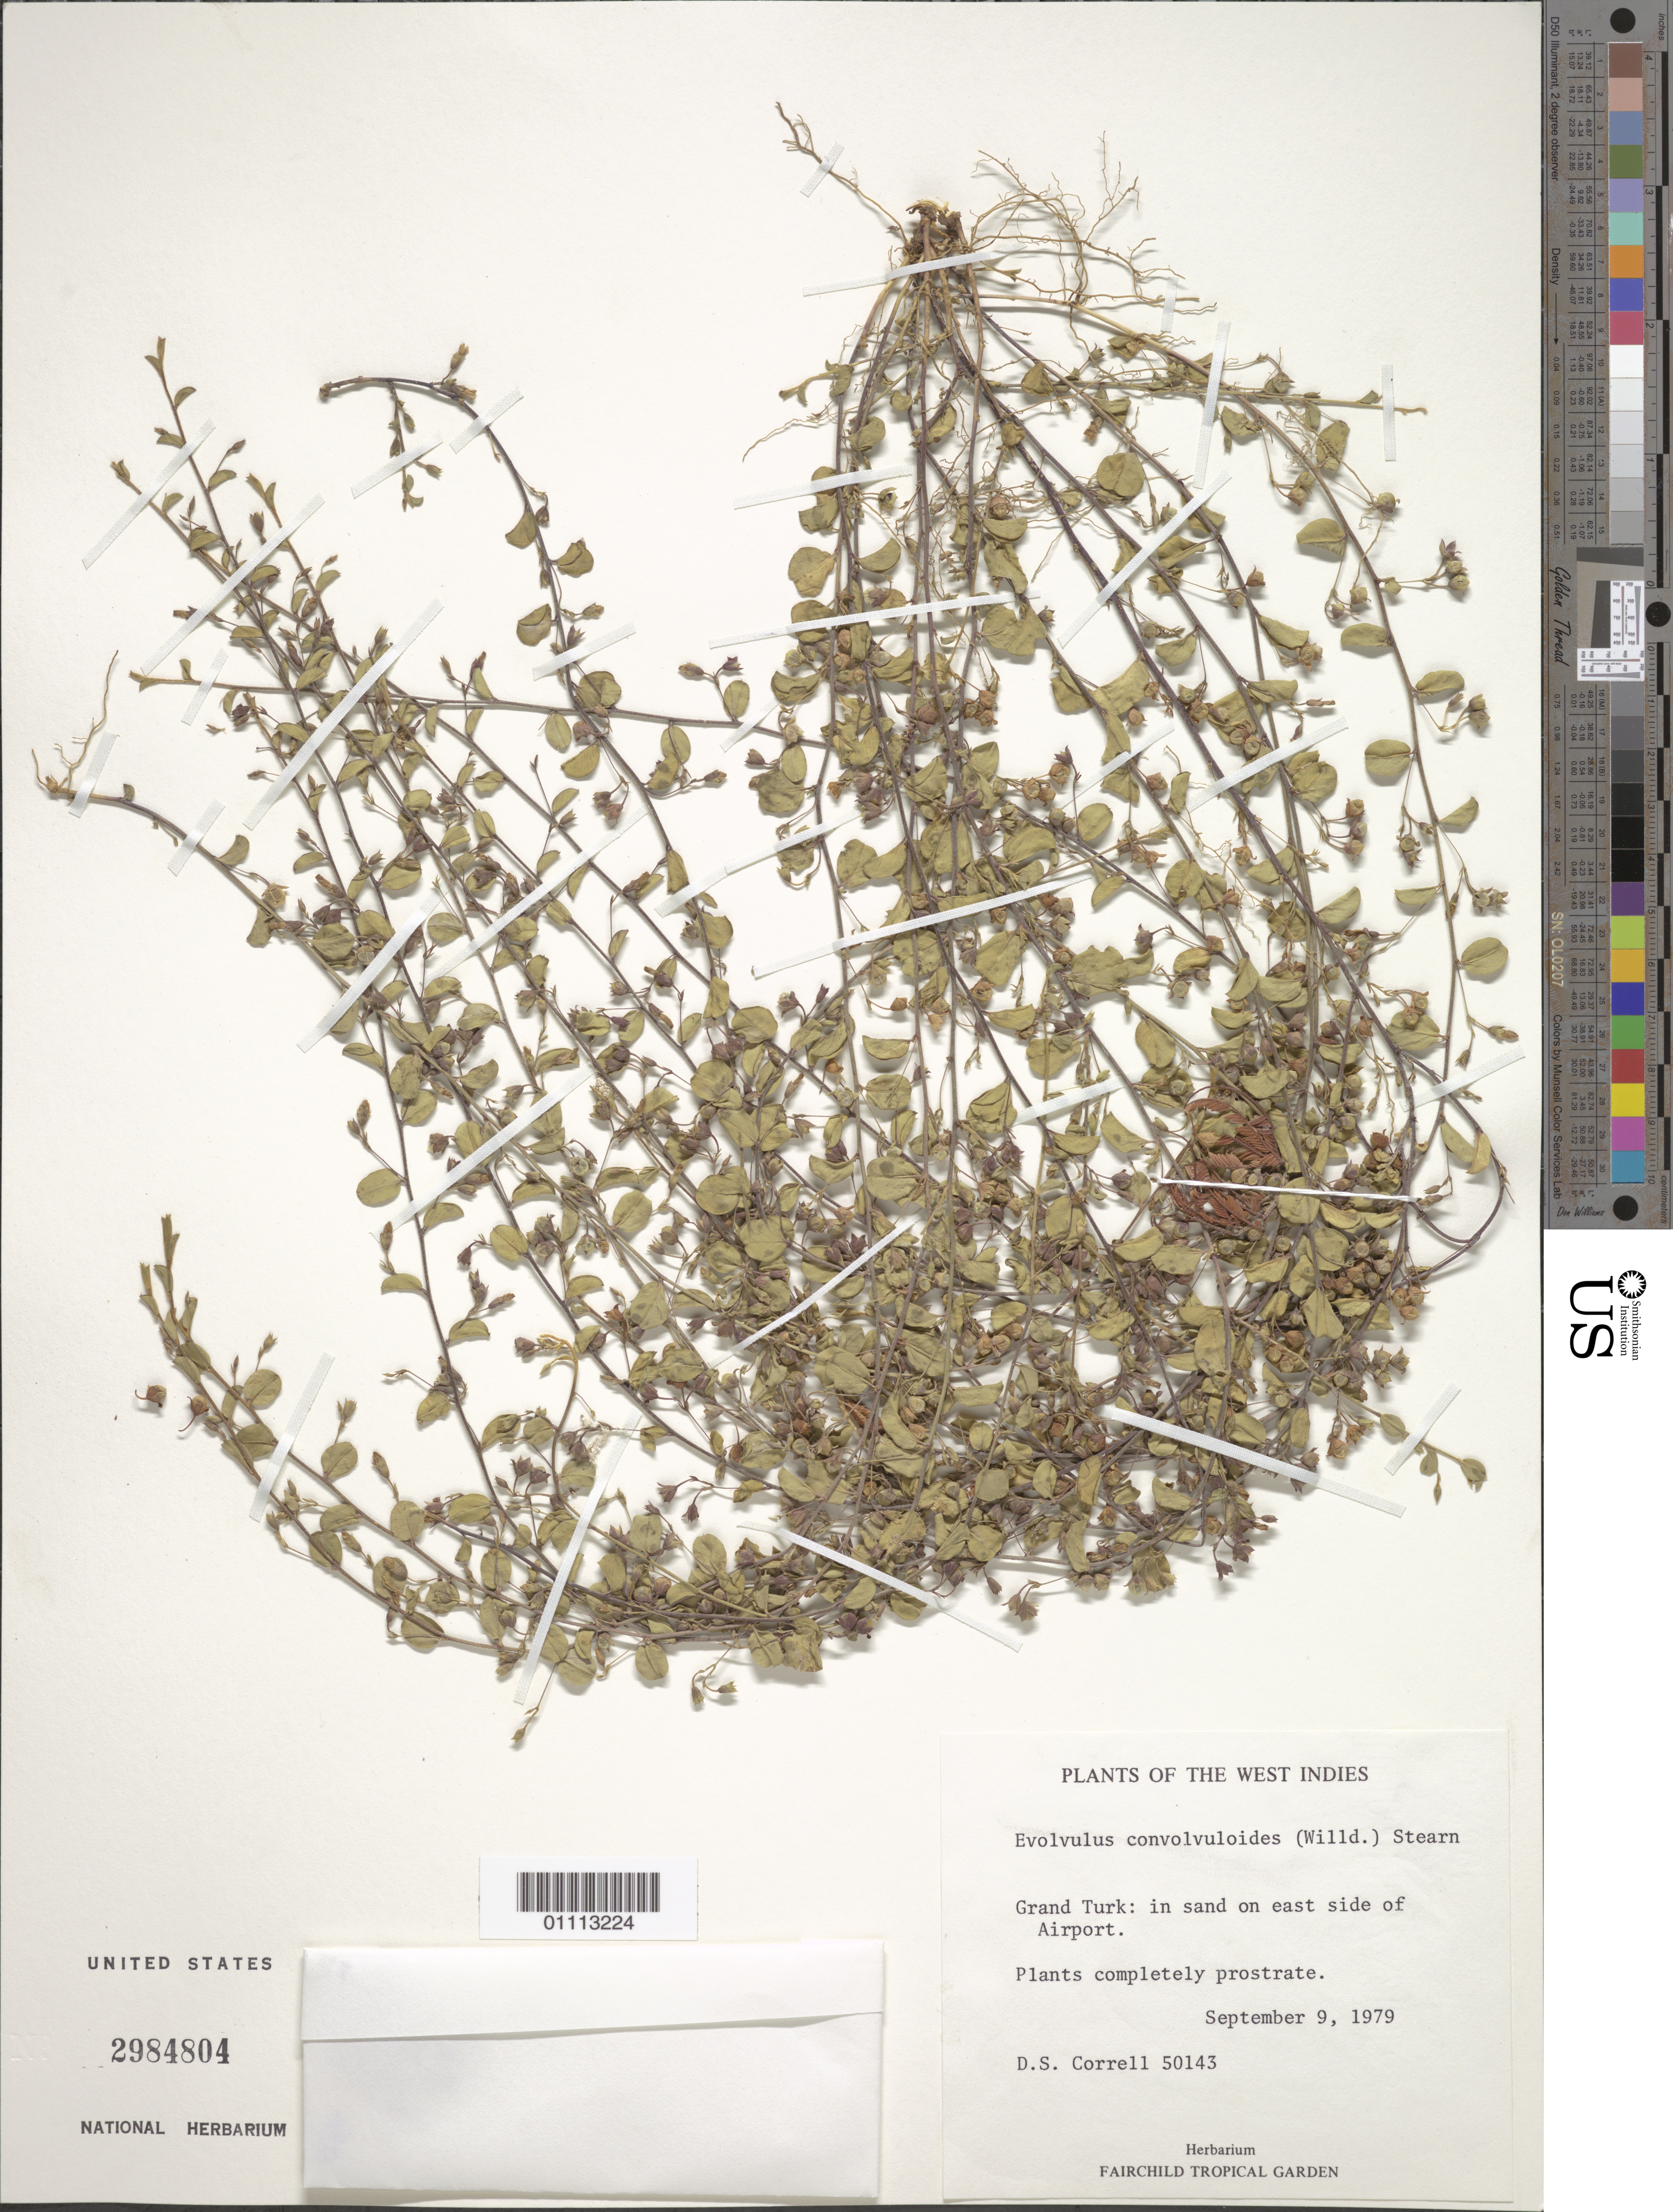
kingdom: Plantae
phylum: Tracheophyta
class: Magnoliopsida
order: Solanales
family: Convolvulaceae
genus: Evolvulus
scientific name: Evolvulus convolvuloides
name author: (Willd. ex Schult.) Stearn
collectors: D. S. Correll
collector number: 50143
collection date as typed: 09 Sep 1979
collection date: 1979-09-09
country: Turks and Caicos Islands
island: Grand Turk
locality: In sand on E side of Airport.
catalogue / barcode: US 2984804